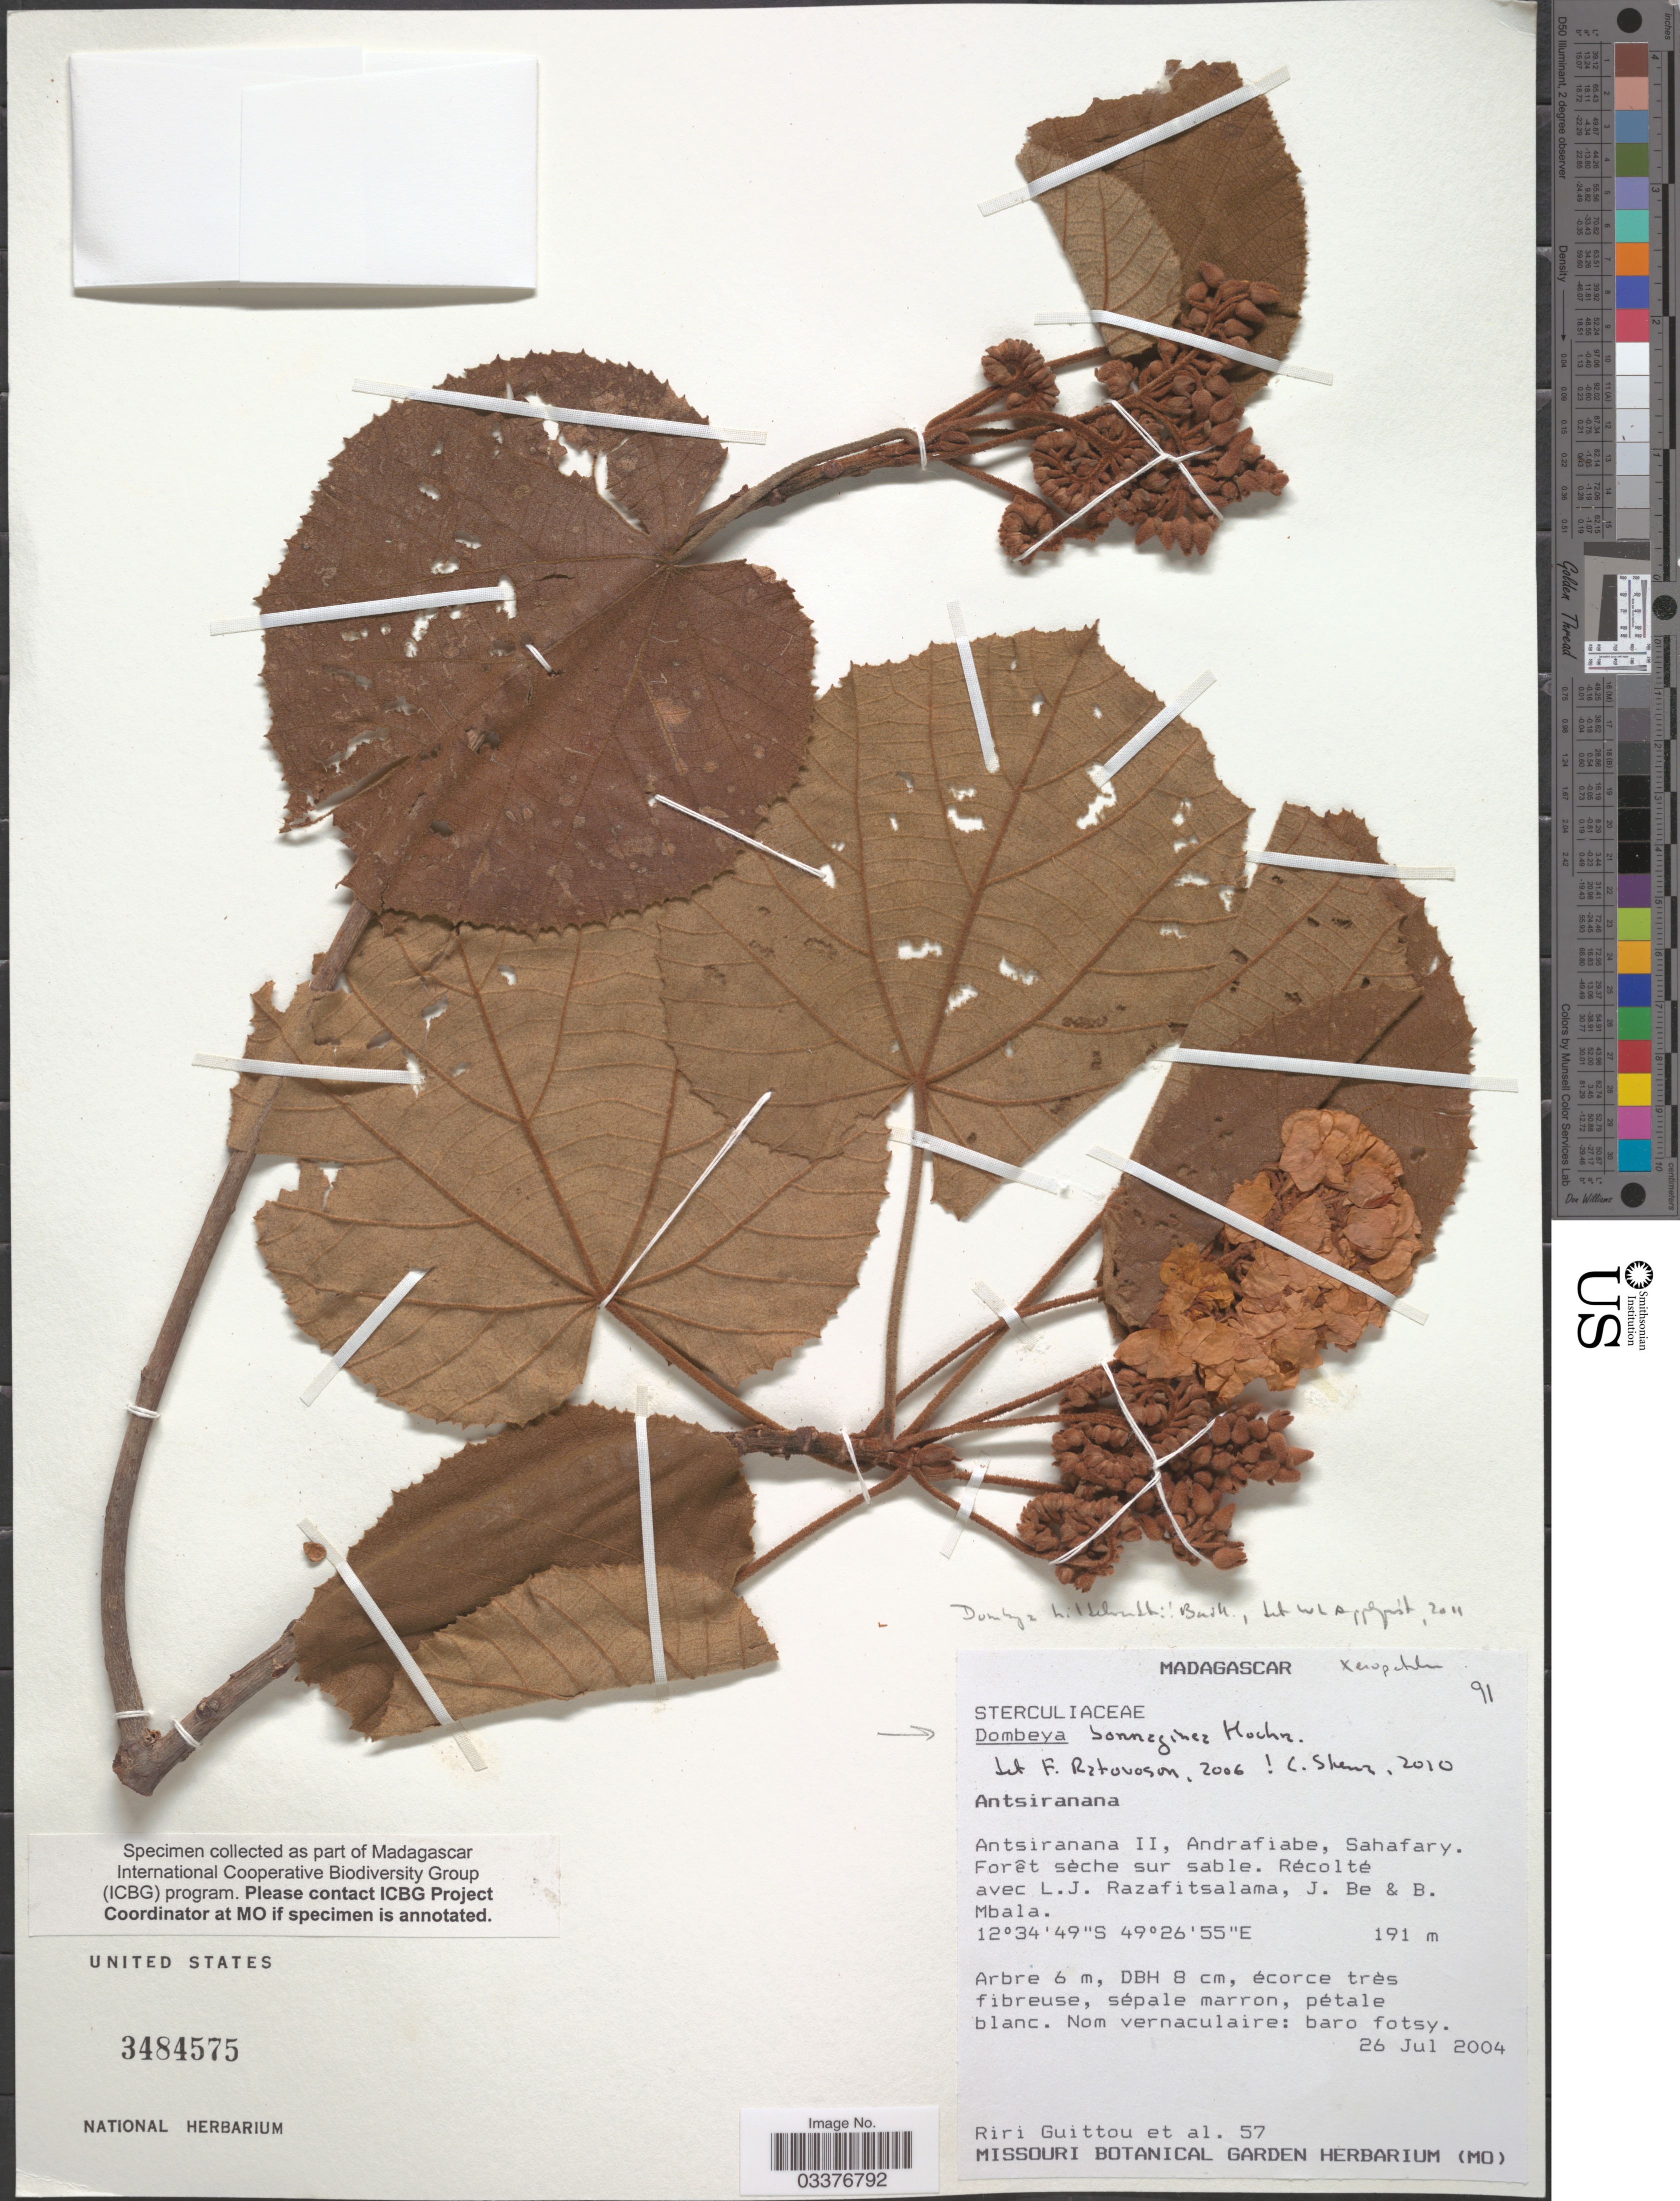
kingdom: Plantae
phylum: Tracheophyta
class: Magnoliopsida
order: Malvales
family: Malvaceae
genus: Dombeya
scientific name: Dombeya borraginea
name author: Hochr.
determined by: Dorr, Laurence J., Curator (BOT), Smithsonian Institution - National Museum of Natural History (UNITED STATES)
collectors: R. Guittou, L. J. Razafitsalama, J. Be & B. Mbala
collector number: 57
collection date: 2004-07-26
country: Madagascar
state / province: Diana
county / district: Antsiranana II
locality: Antsiranana II, Andrafiabe, Sahafary.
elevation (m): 191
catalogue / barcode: US 3484575